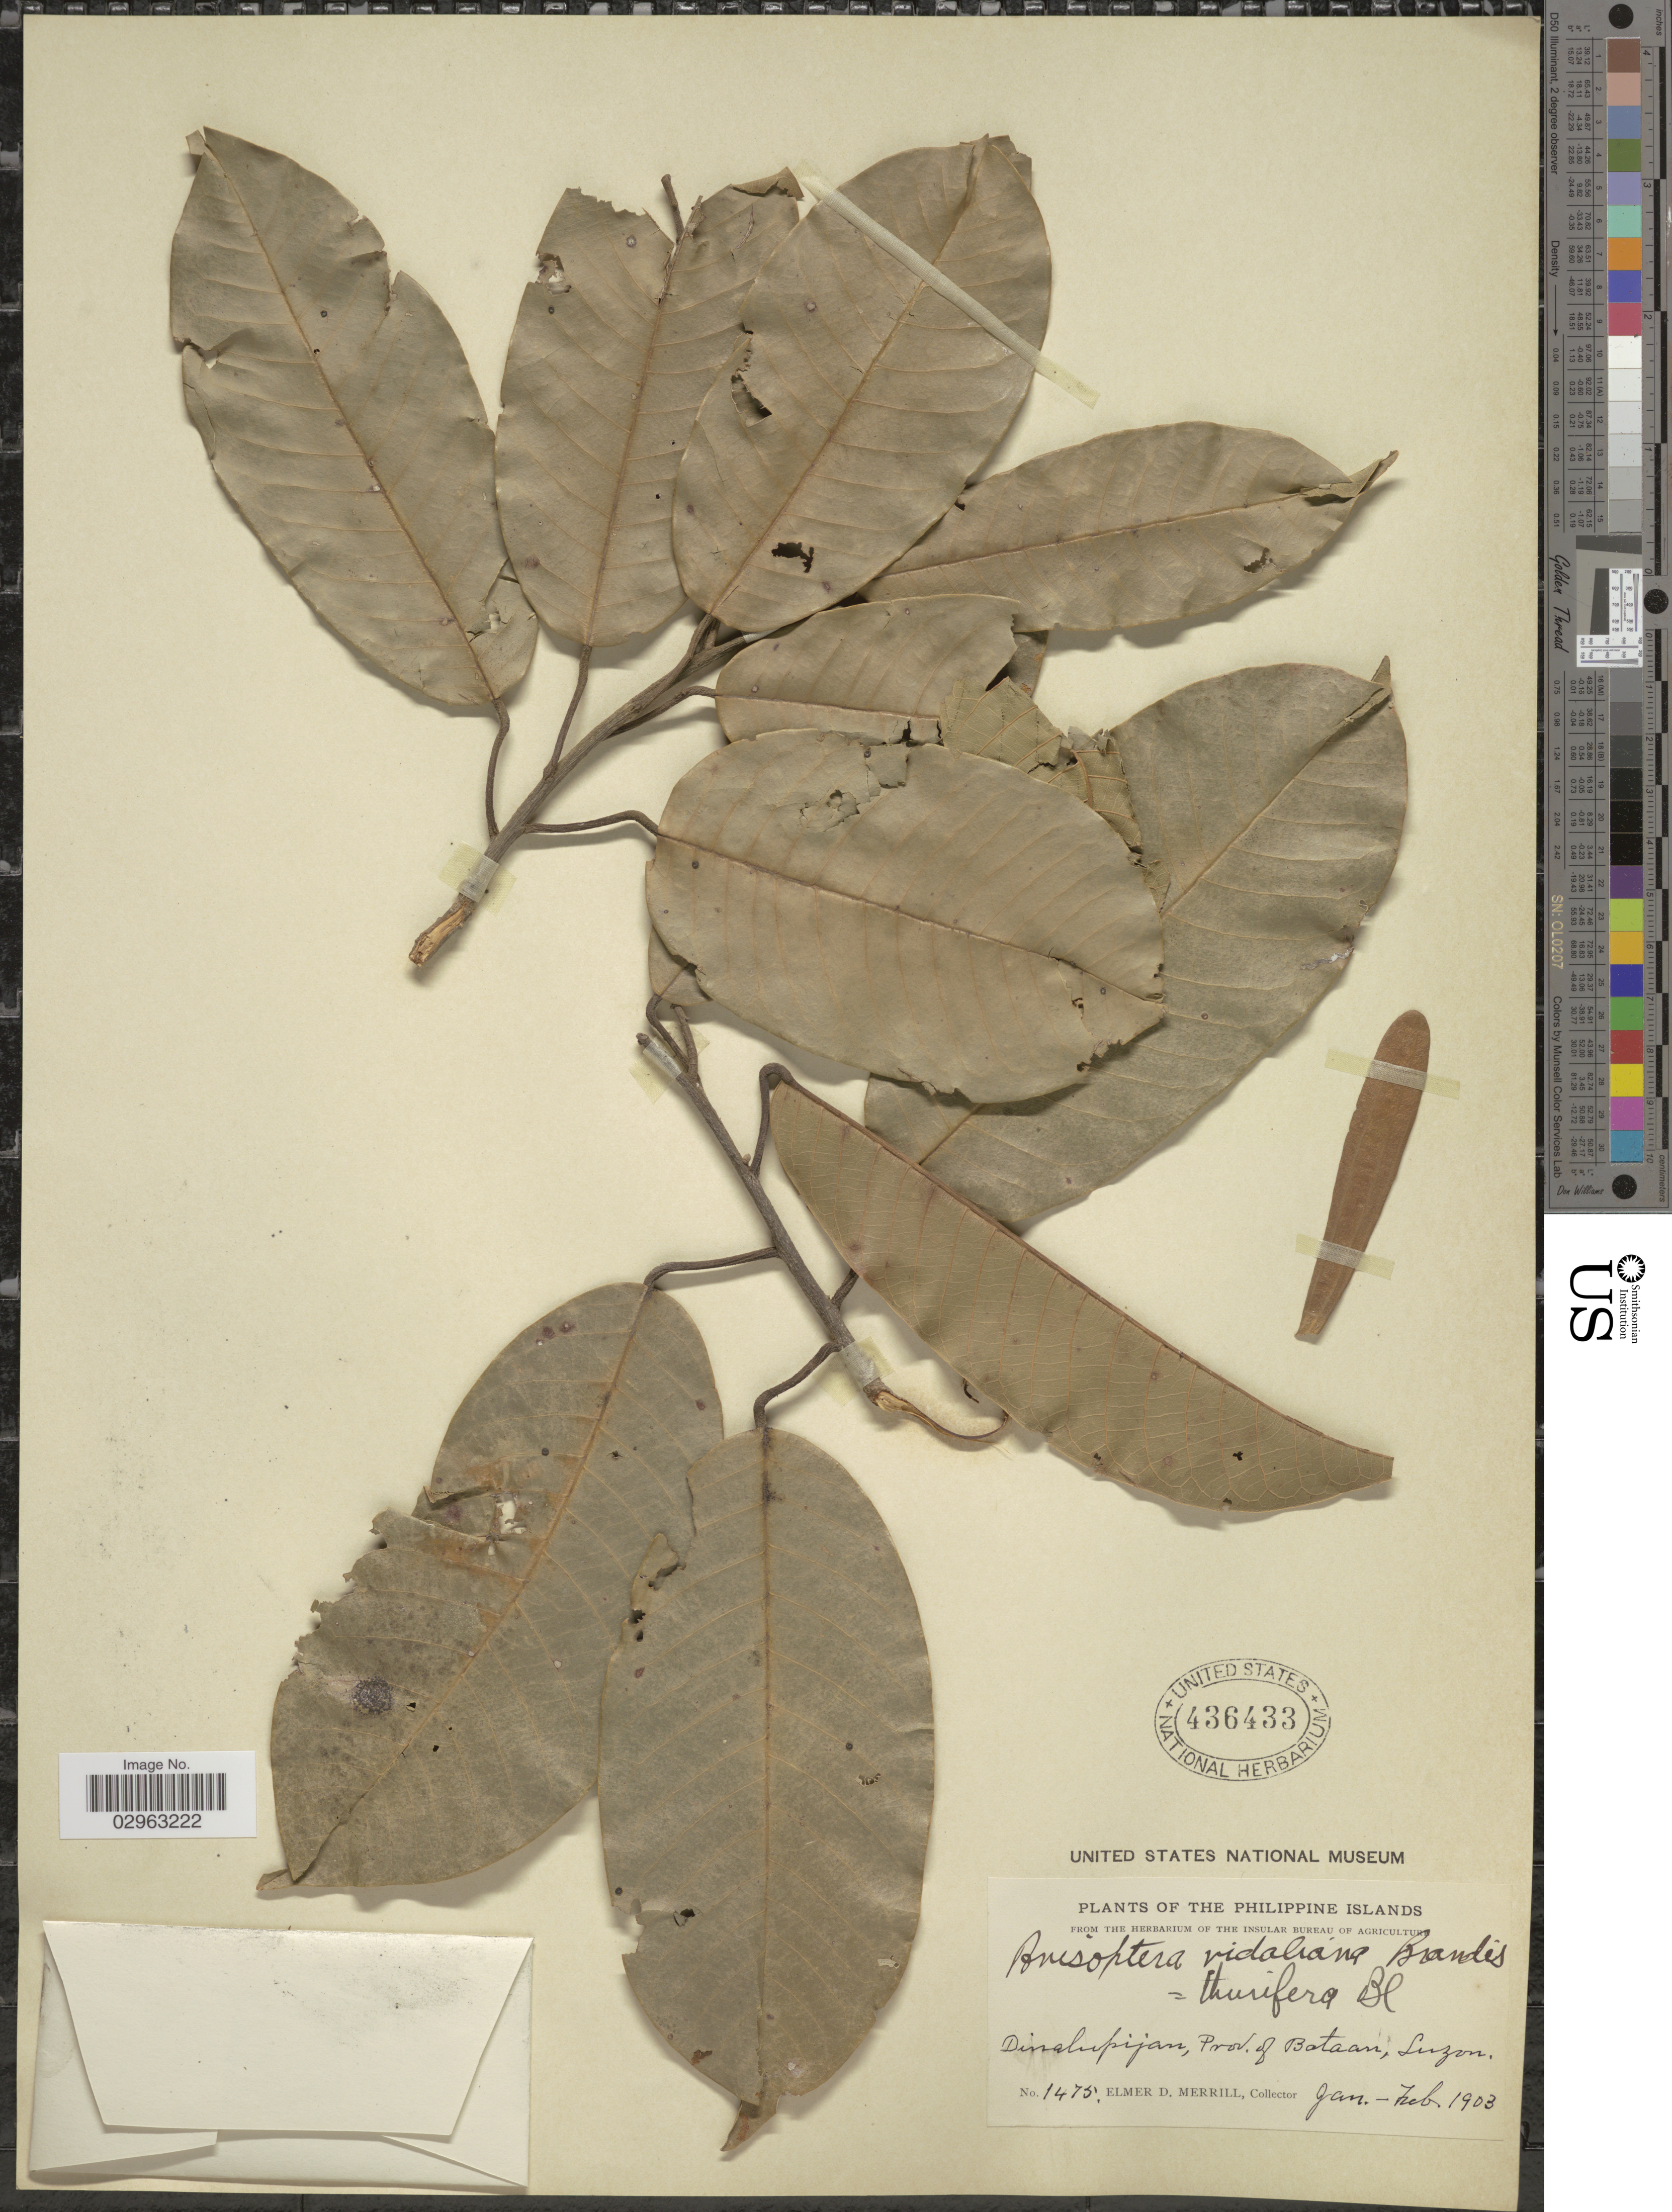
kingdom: Plantae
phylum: Tracheophyta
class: Magnoliopsida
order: Malvales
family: Dipterocarpaceae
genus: Anisoptera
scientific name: Anisoptera thurifera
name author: (Blanco) Blume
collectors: E. D. Merrill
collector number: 1475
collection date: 1903-01/1903-02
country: Philippines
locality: Dinalupijan, Prov. of Bataan, Luzon.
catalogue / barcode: US 436433